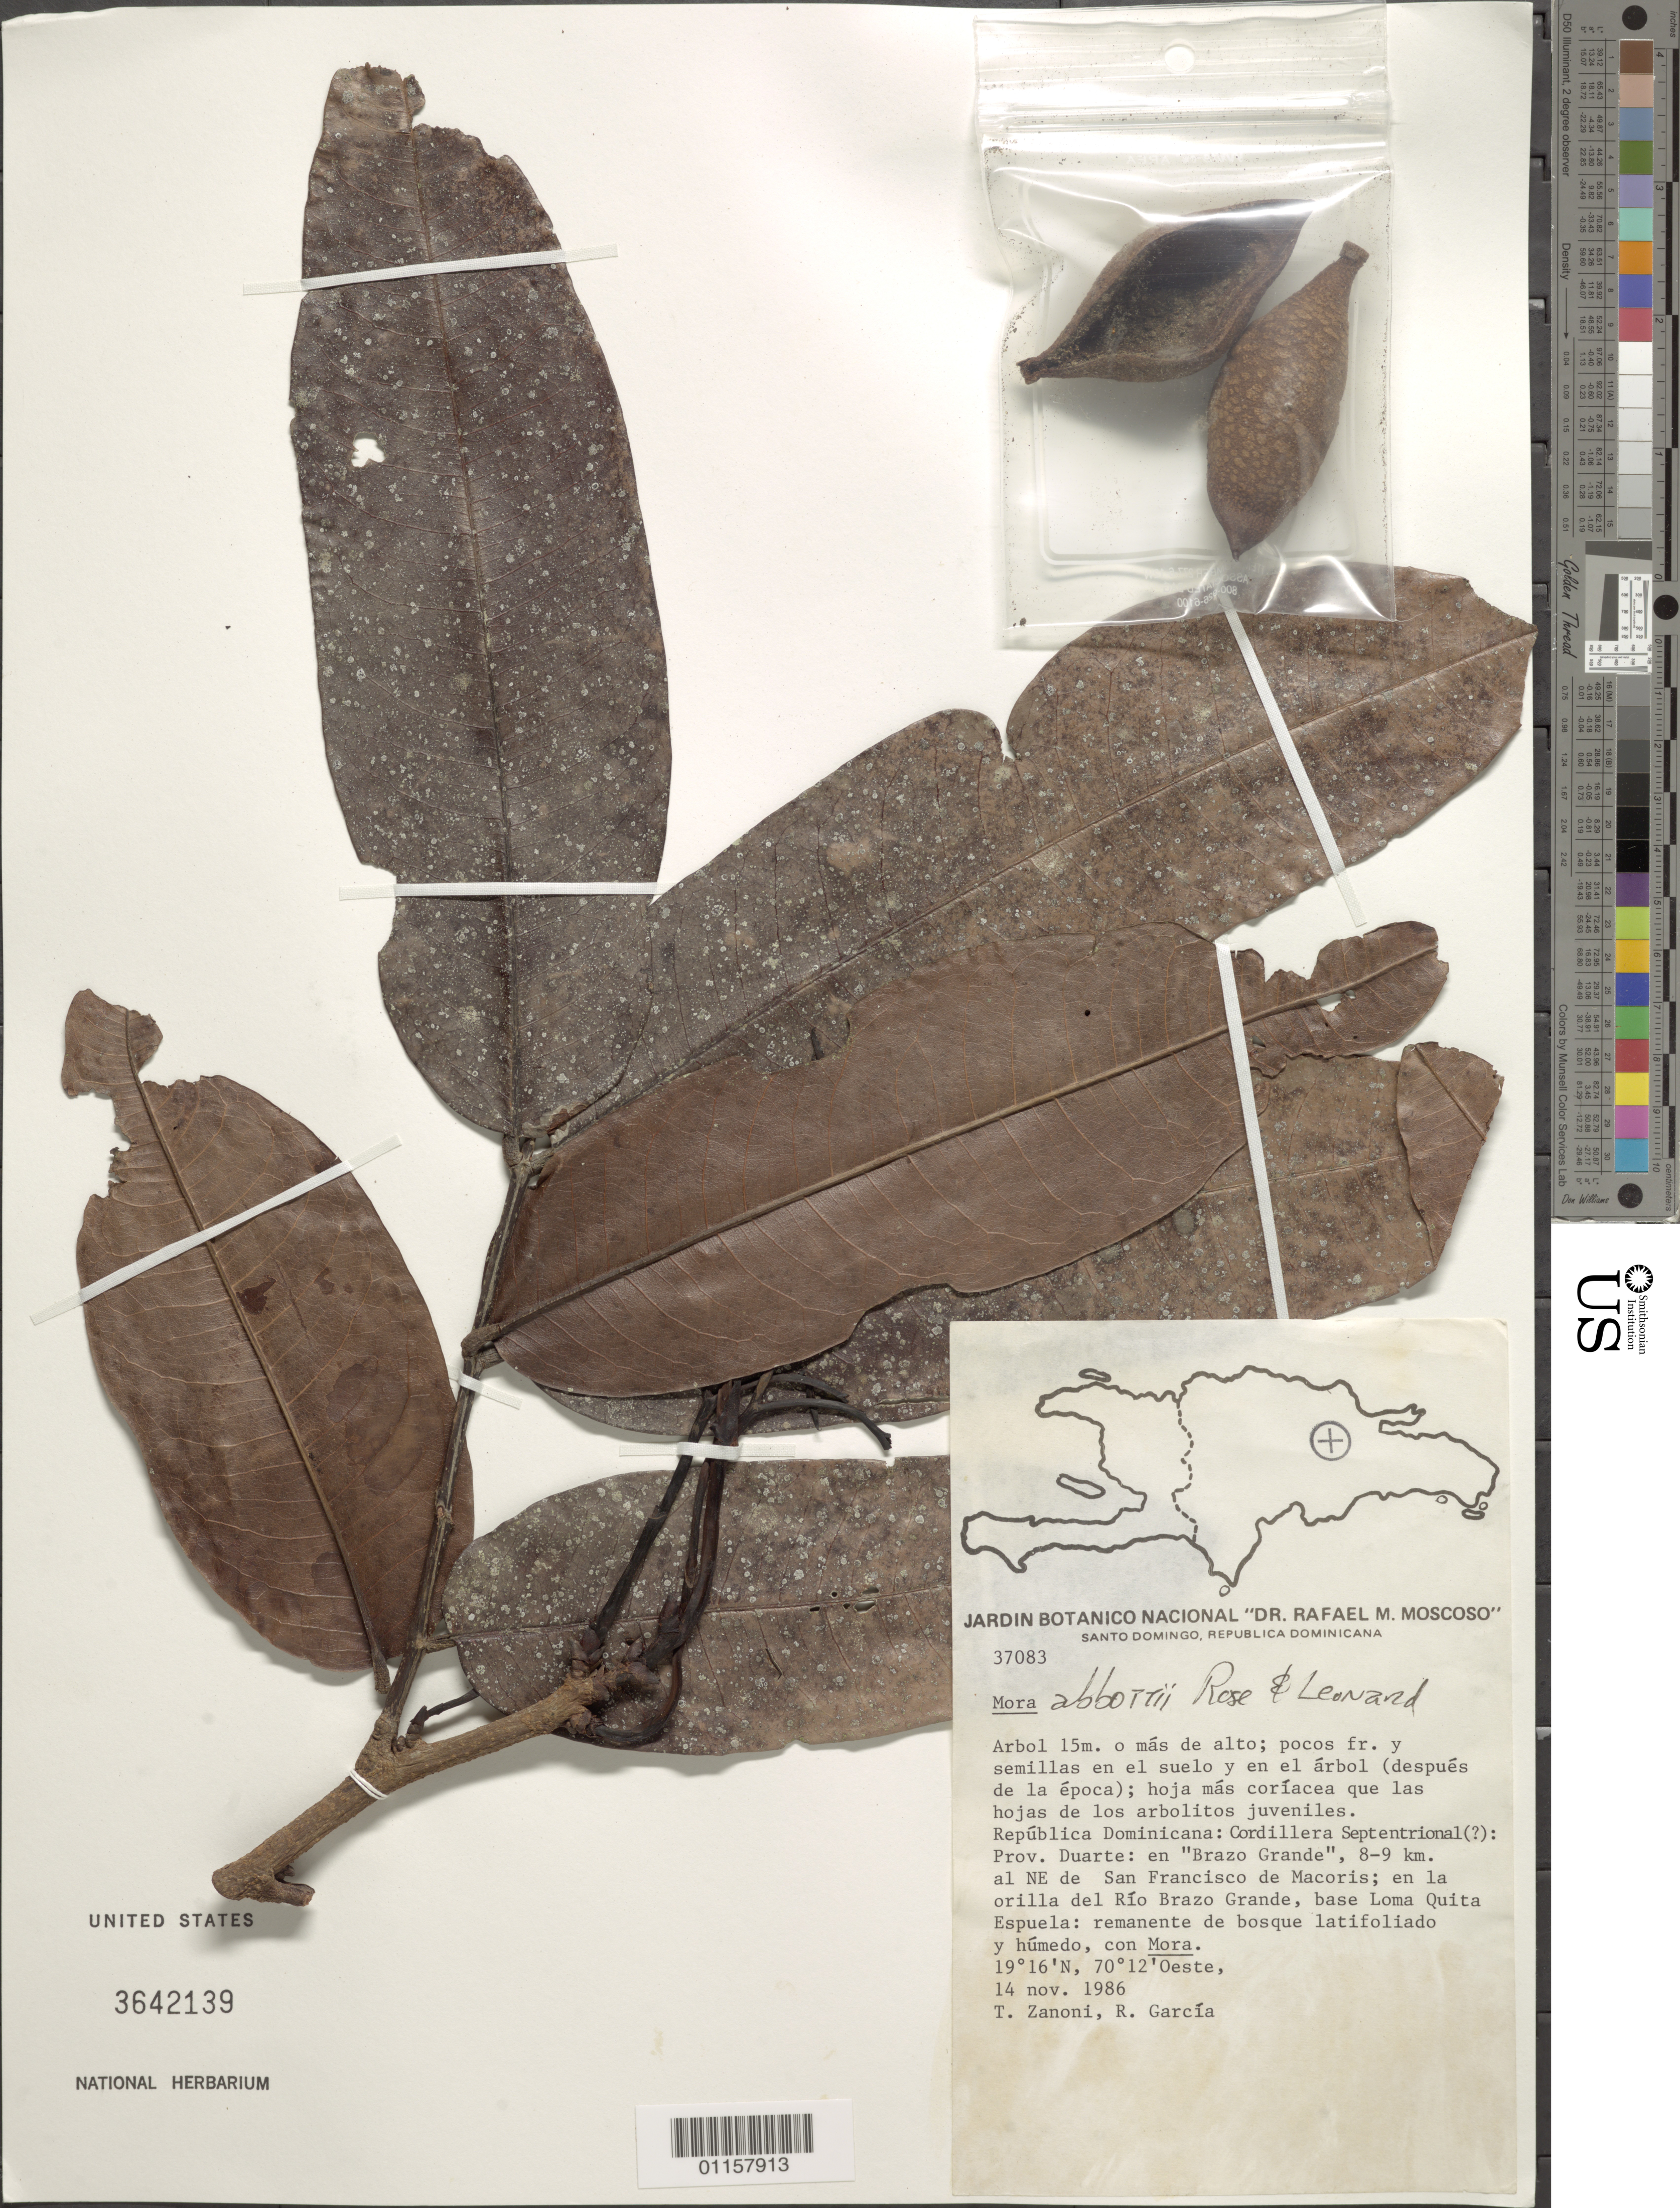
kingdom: Plantae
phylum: Tracheophyta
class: Magnoliopsida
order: Fabales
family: Fabaceae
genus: Mora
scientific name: Mora abbottii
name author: Rose & Leonard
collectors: T. A. Zanoni & R. Garcia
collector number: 37083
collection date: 1986-11-14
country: Dominican Republic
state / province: Duarte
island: Hispaniola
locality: Cordillera Septentrional, en "Brazo Grande", 8-9 km al NE de San Francisco de Macoris; en la orilla del Río Brazo Grande, base Loma Quita Espuela.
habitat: Remanente de bosque latifoliado y húmedo, con Mora.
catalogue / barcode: US 3642139